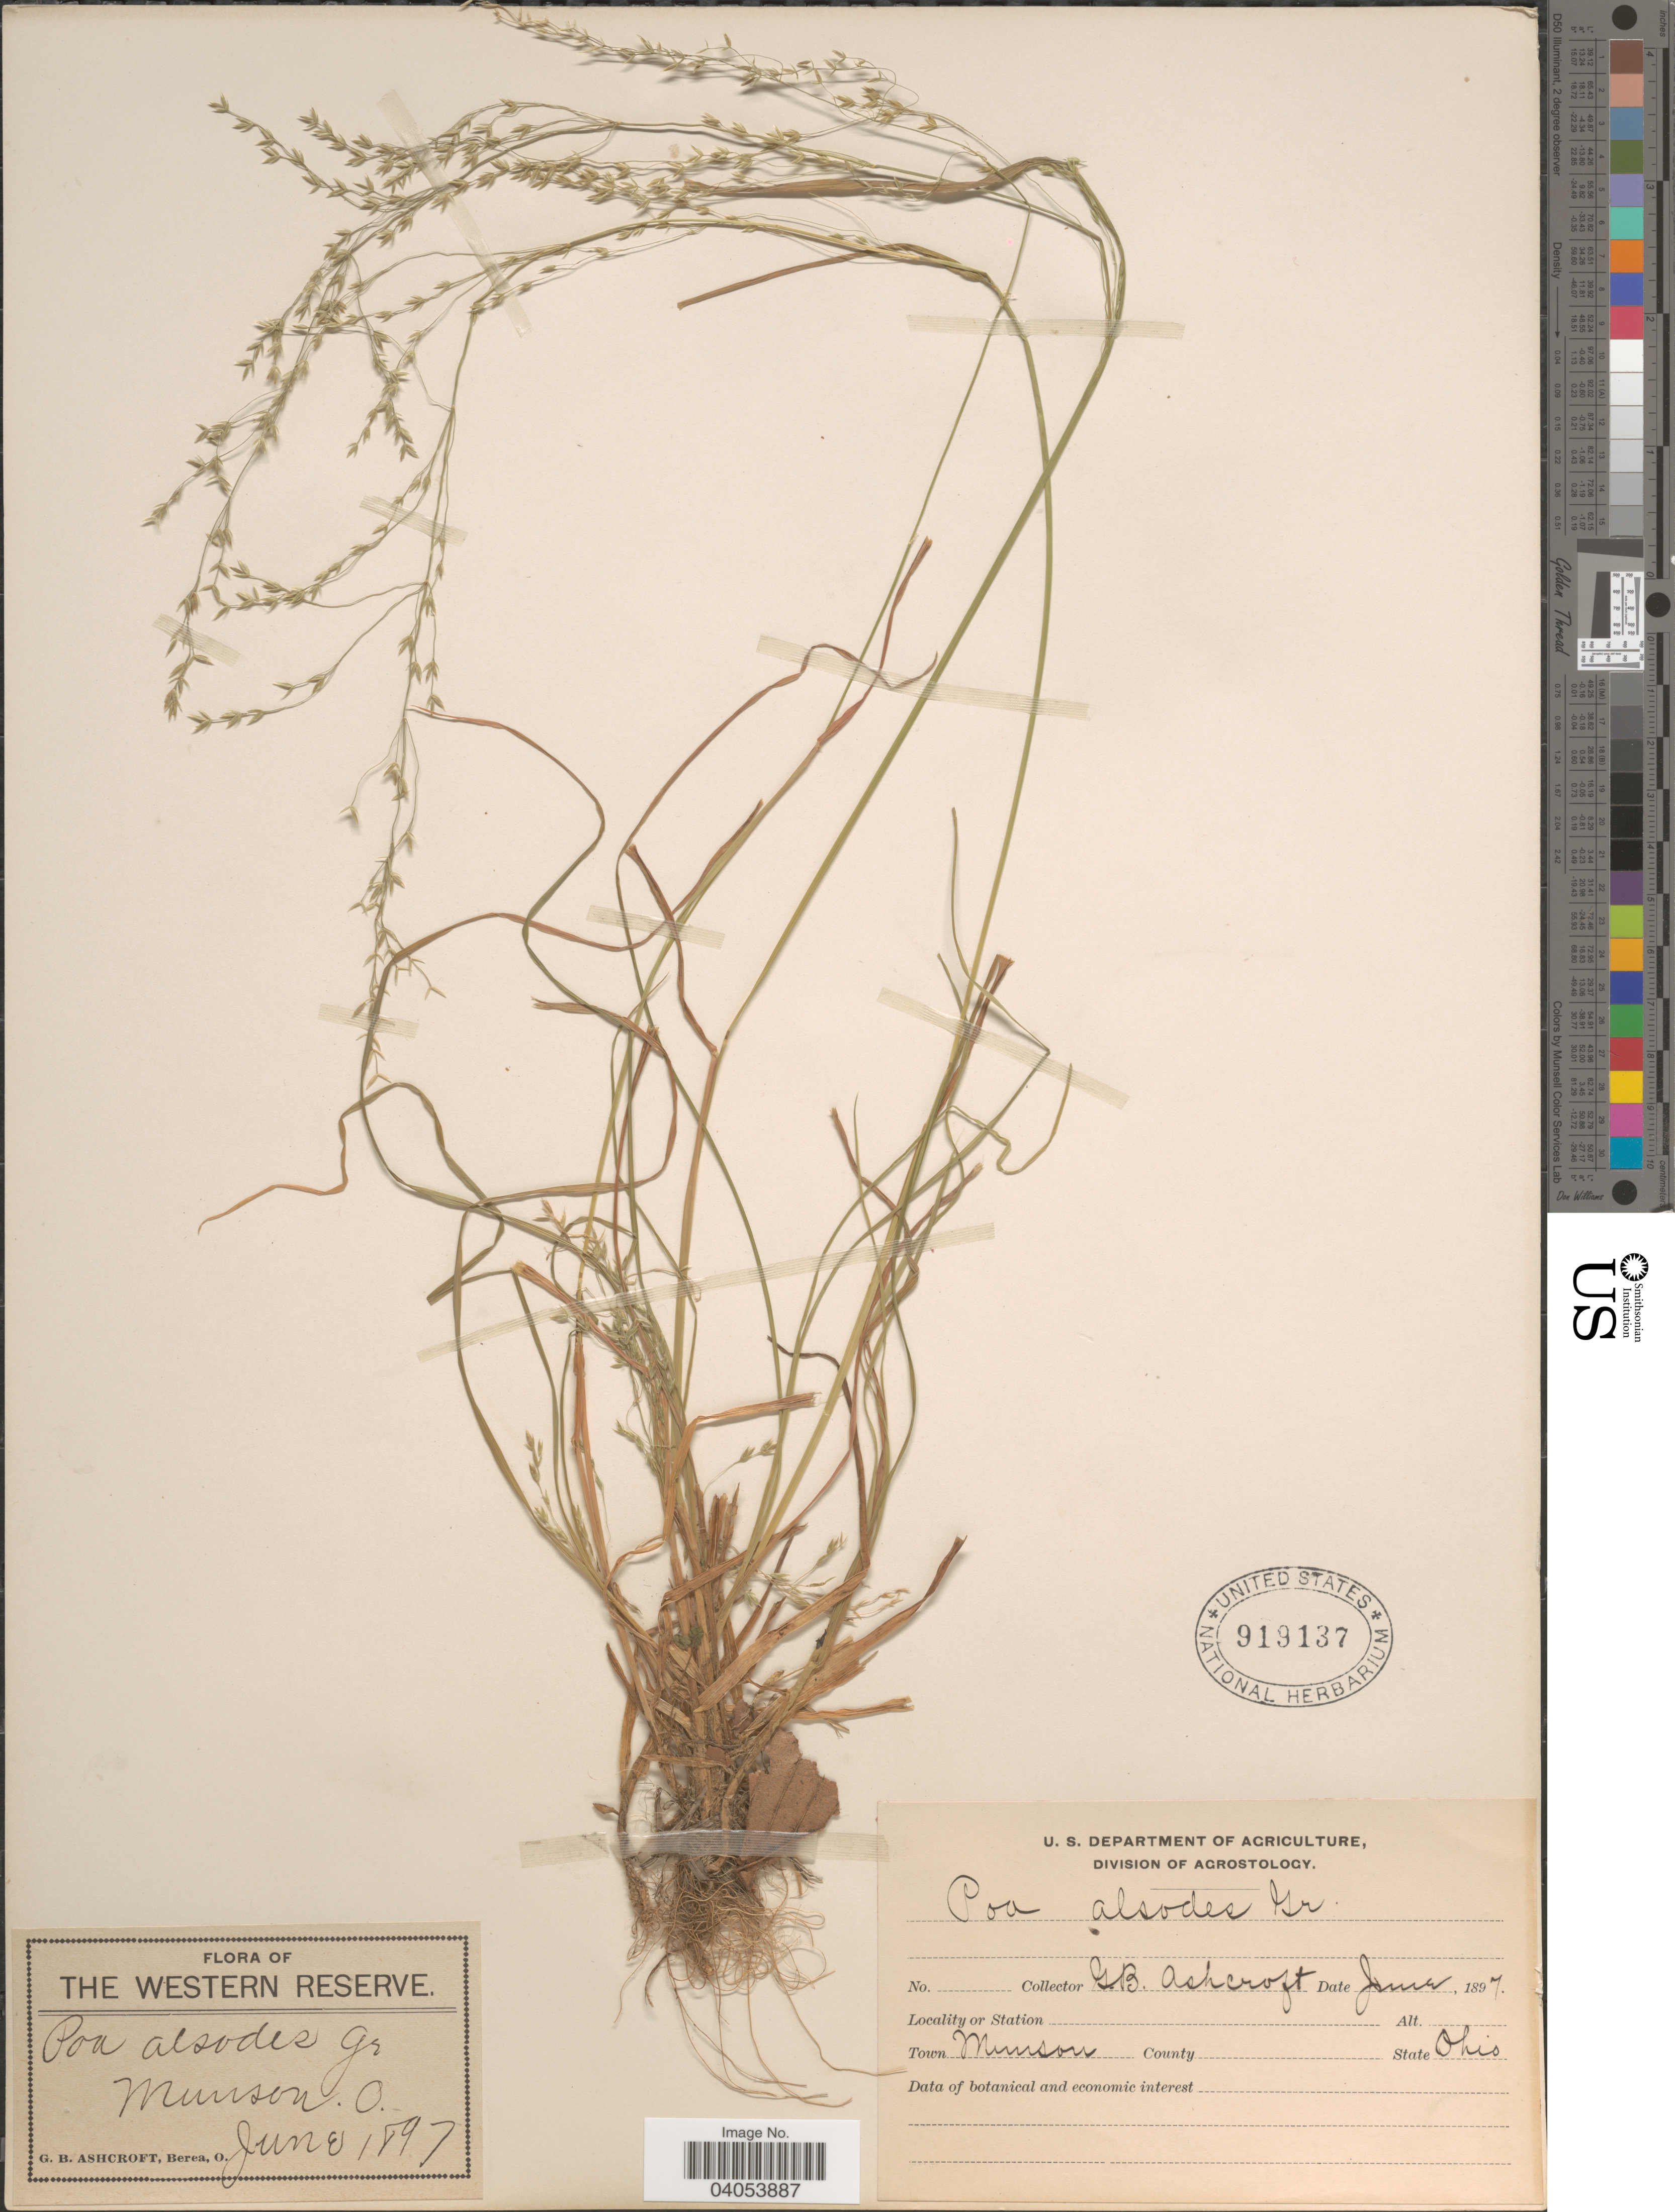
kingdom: Plantae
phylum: Tracheophyta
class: Liliopsida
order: Poales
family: Poaceae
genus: Poa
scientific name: Poa alsodes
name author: A. Gray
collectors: G. Ashcroft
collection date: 1897-06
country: United States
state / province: Ohio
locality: The Western Reserve. Town Munson.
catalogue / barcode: US 919137